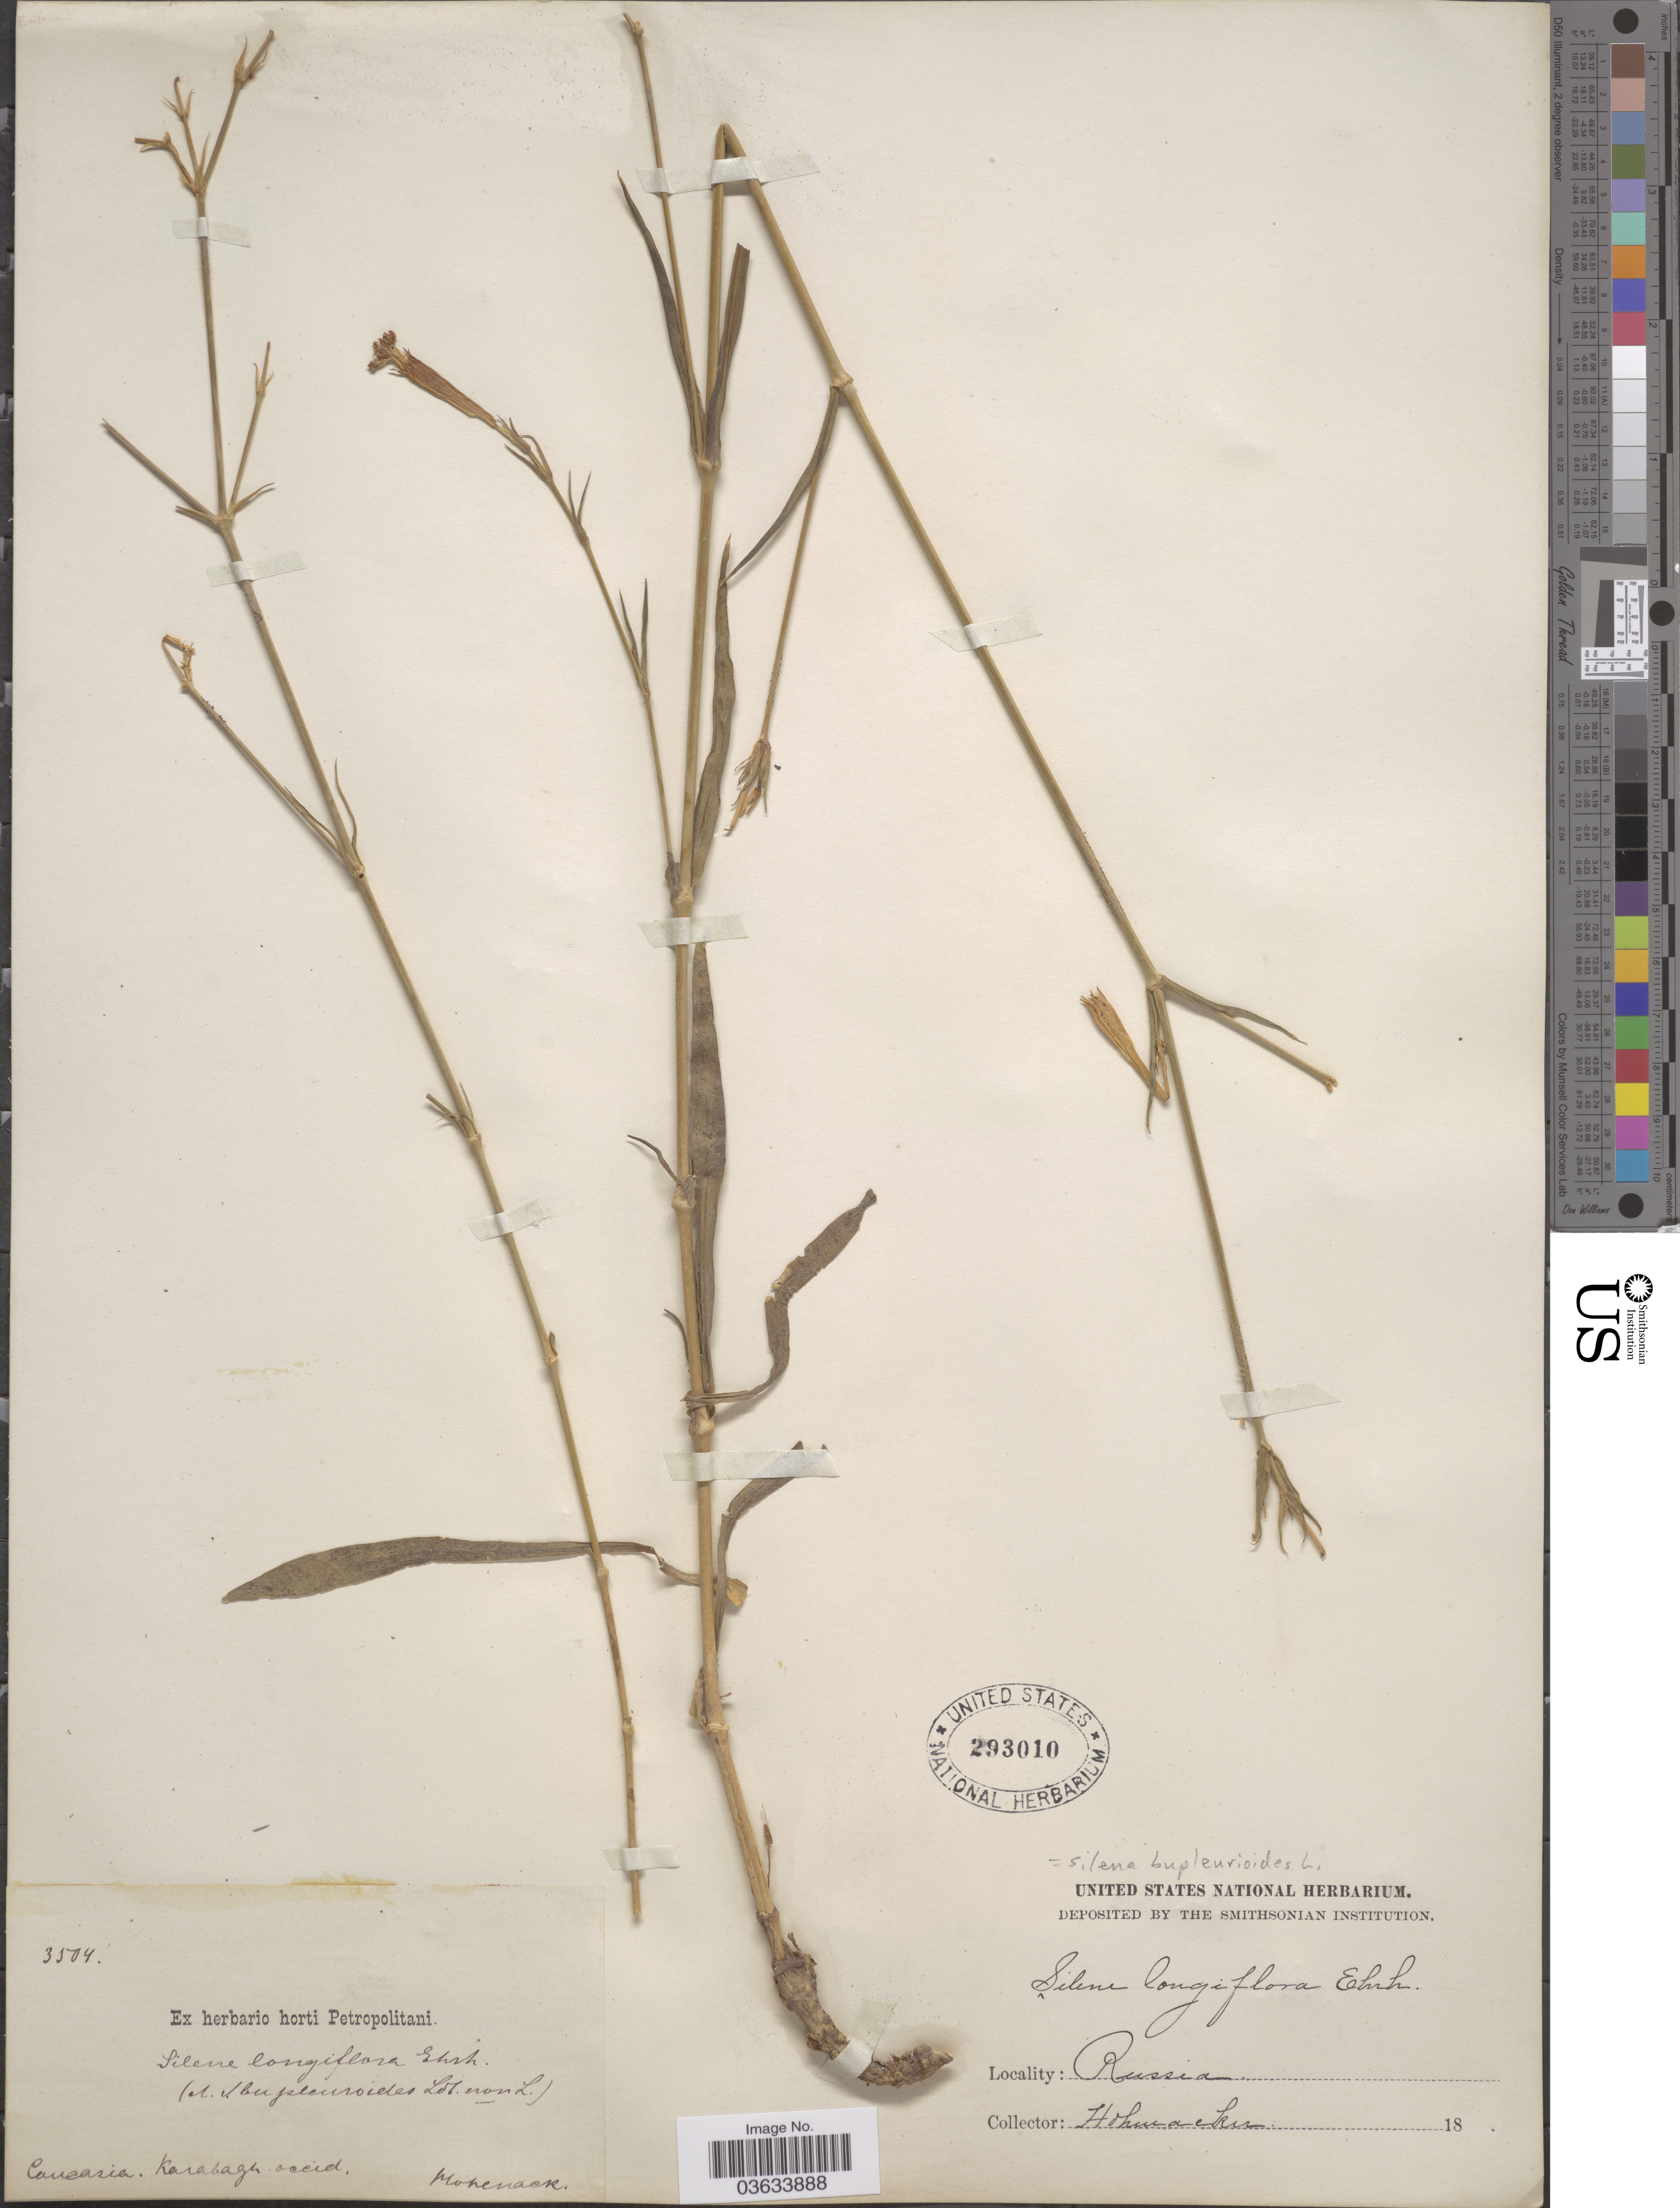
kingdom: Plantae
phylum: Tracheophyta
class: Magnoliopsida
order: Caryophyllales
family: Caryophyllaceae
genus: Silene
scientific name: Silene bupleuroides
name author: L.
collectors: Hohenacker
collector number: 3504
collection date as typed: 18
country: Azerbaijan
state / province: Nagorno-Karabakh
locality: Caucasia Karabagh occid.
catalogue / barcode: US 293010